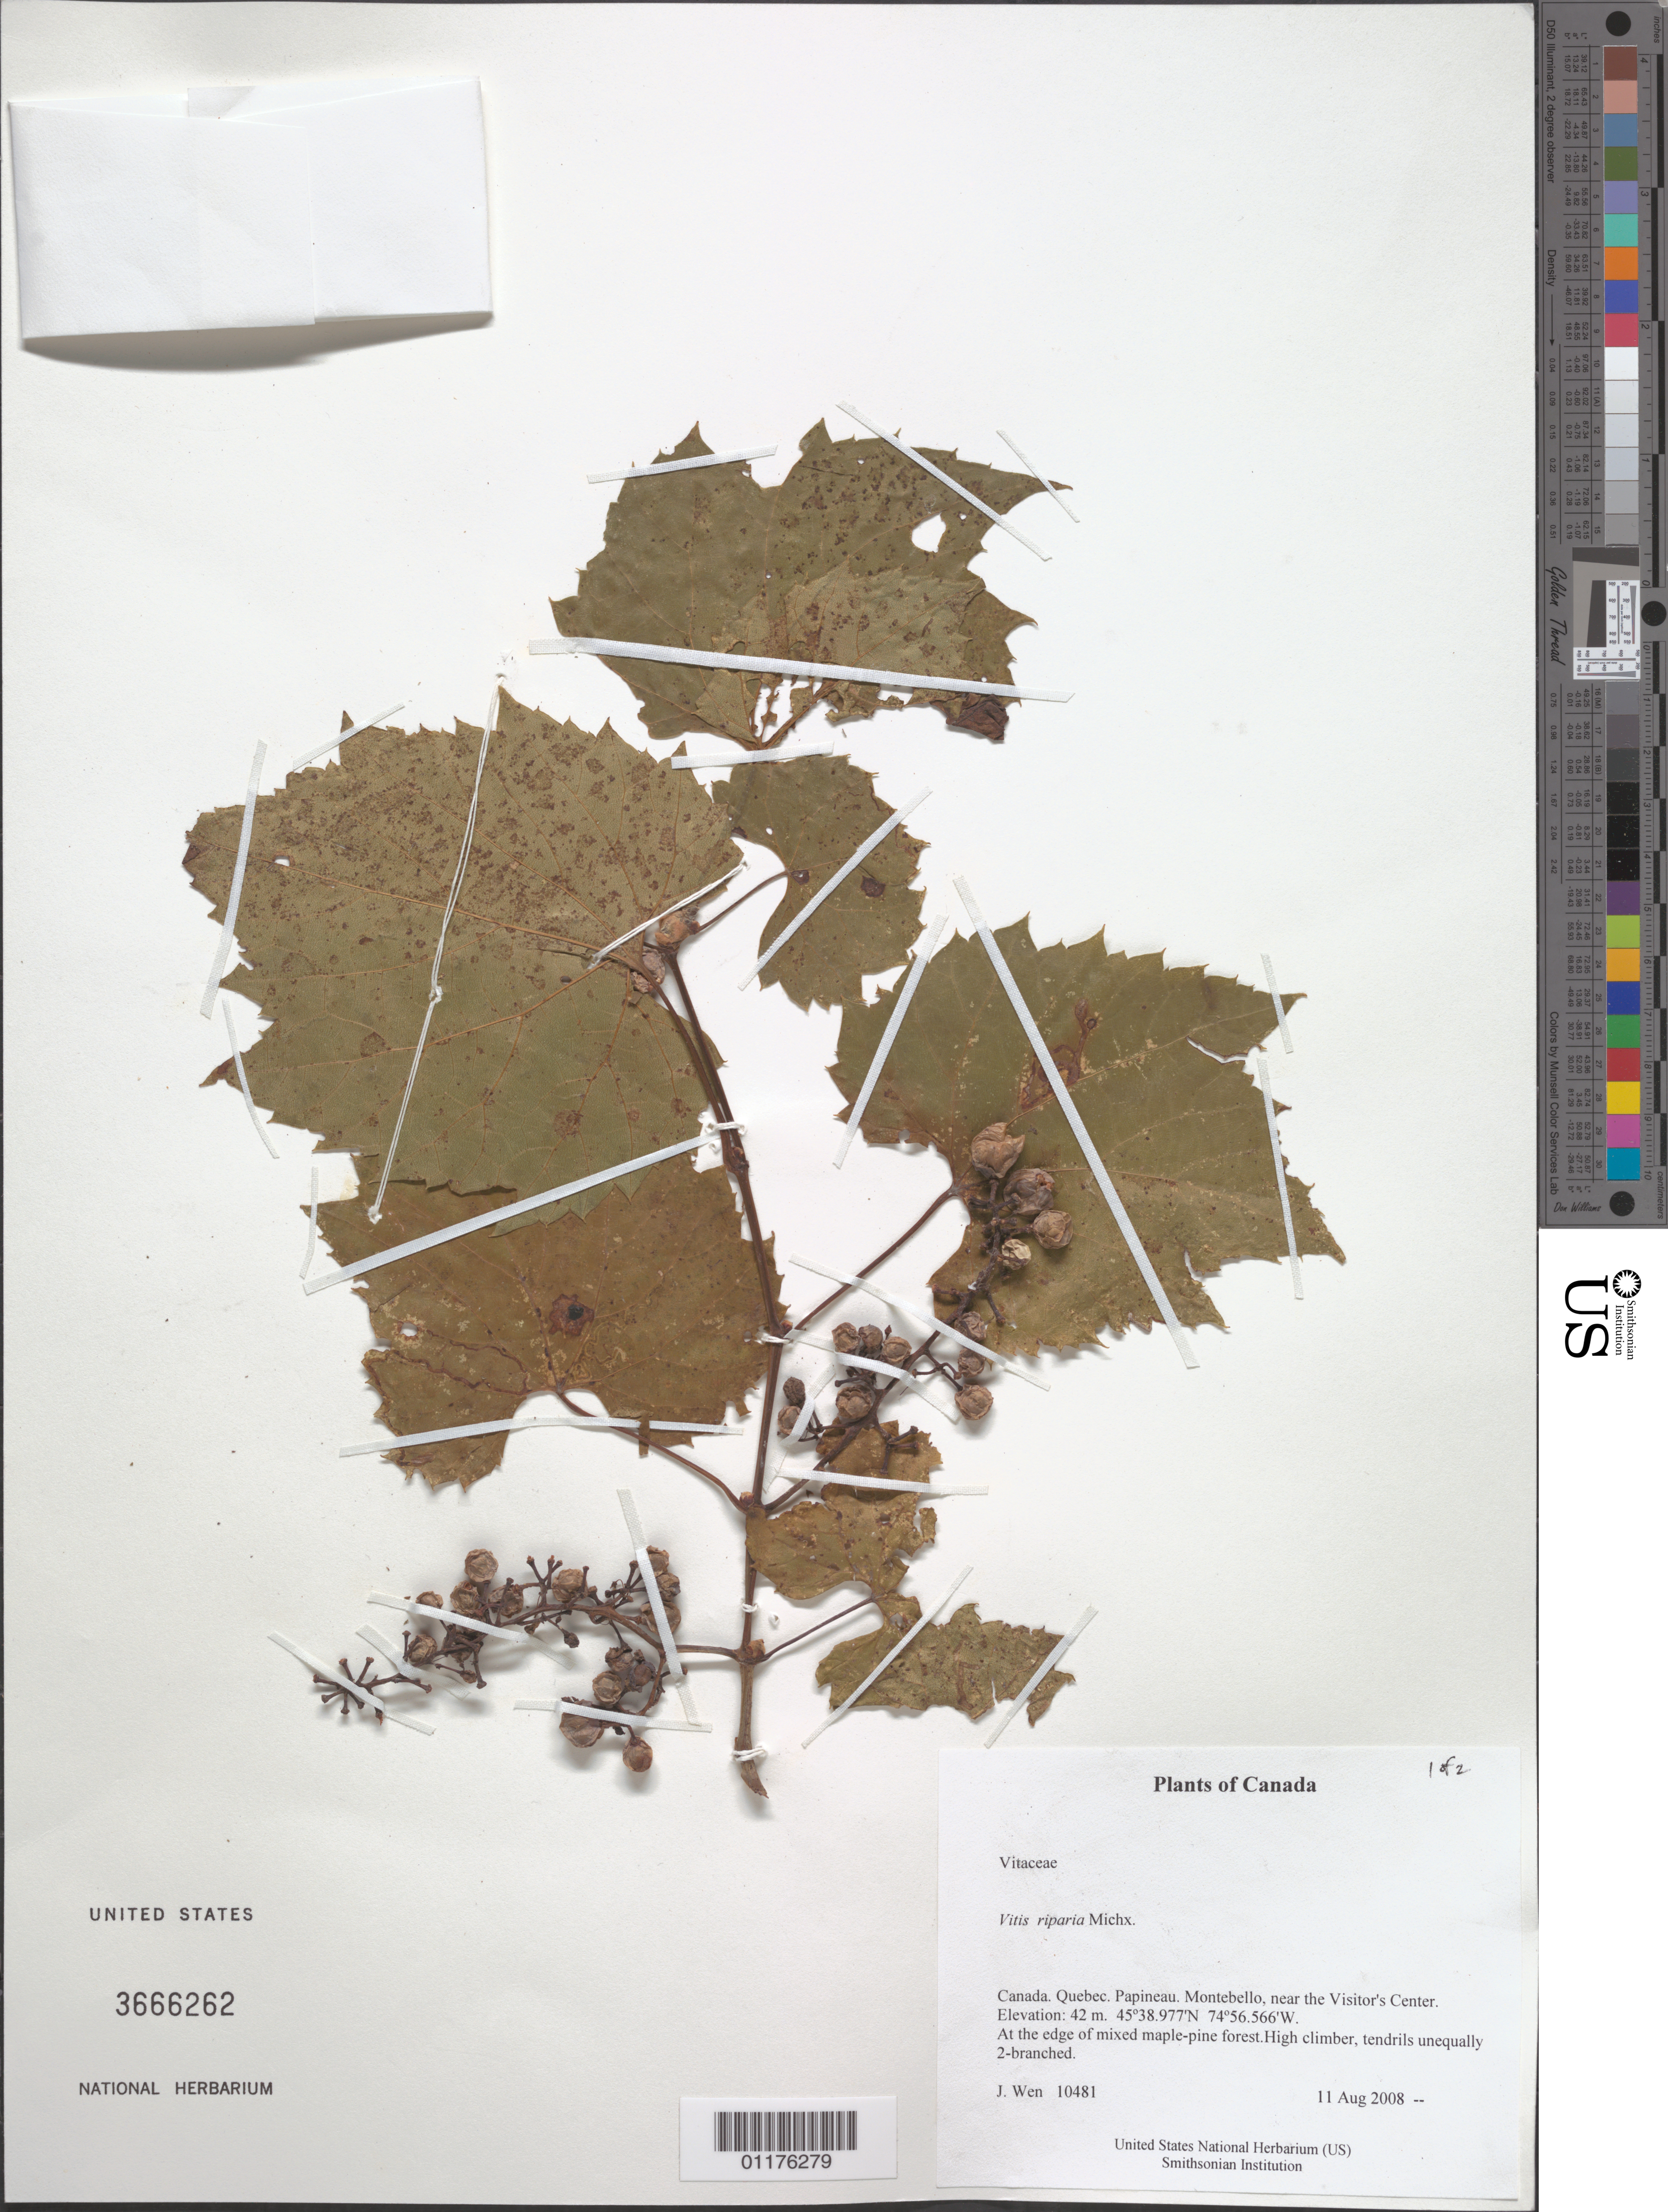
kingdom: Plantae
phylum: Tracheophyta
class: Magnoliopsida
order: Vitales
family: Vitaceae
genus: Vitis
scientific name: Vitis riparia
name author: Michx.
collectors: J. Wen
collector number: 10481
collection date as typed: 11 Aug 2008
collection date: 2008-08-11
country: Canada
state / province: Quebec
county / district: Papineau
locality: Montebello, near the Visitor's Center.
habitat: At the edge of mixed maple-pine forest.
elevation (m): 42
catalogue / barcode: US 3666262